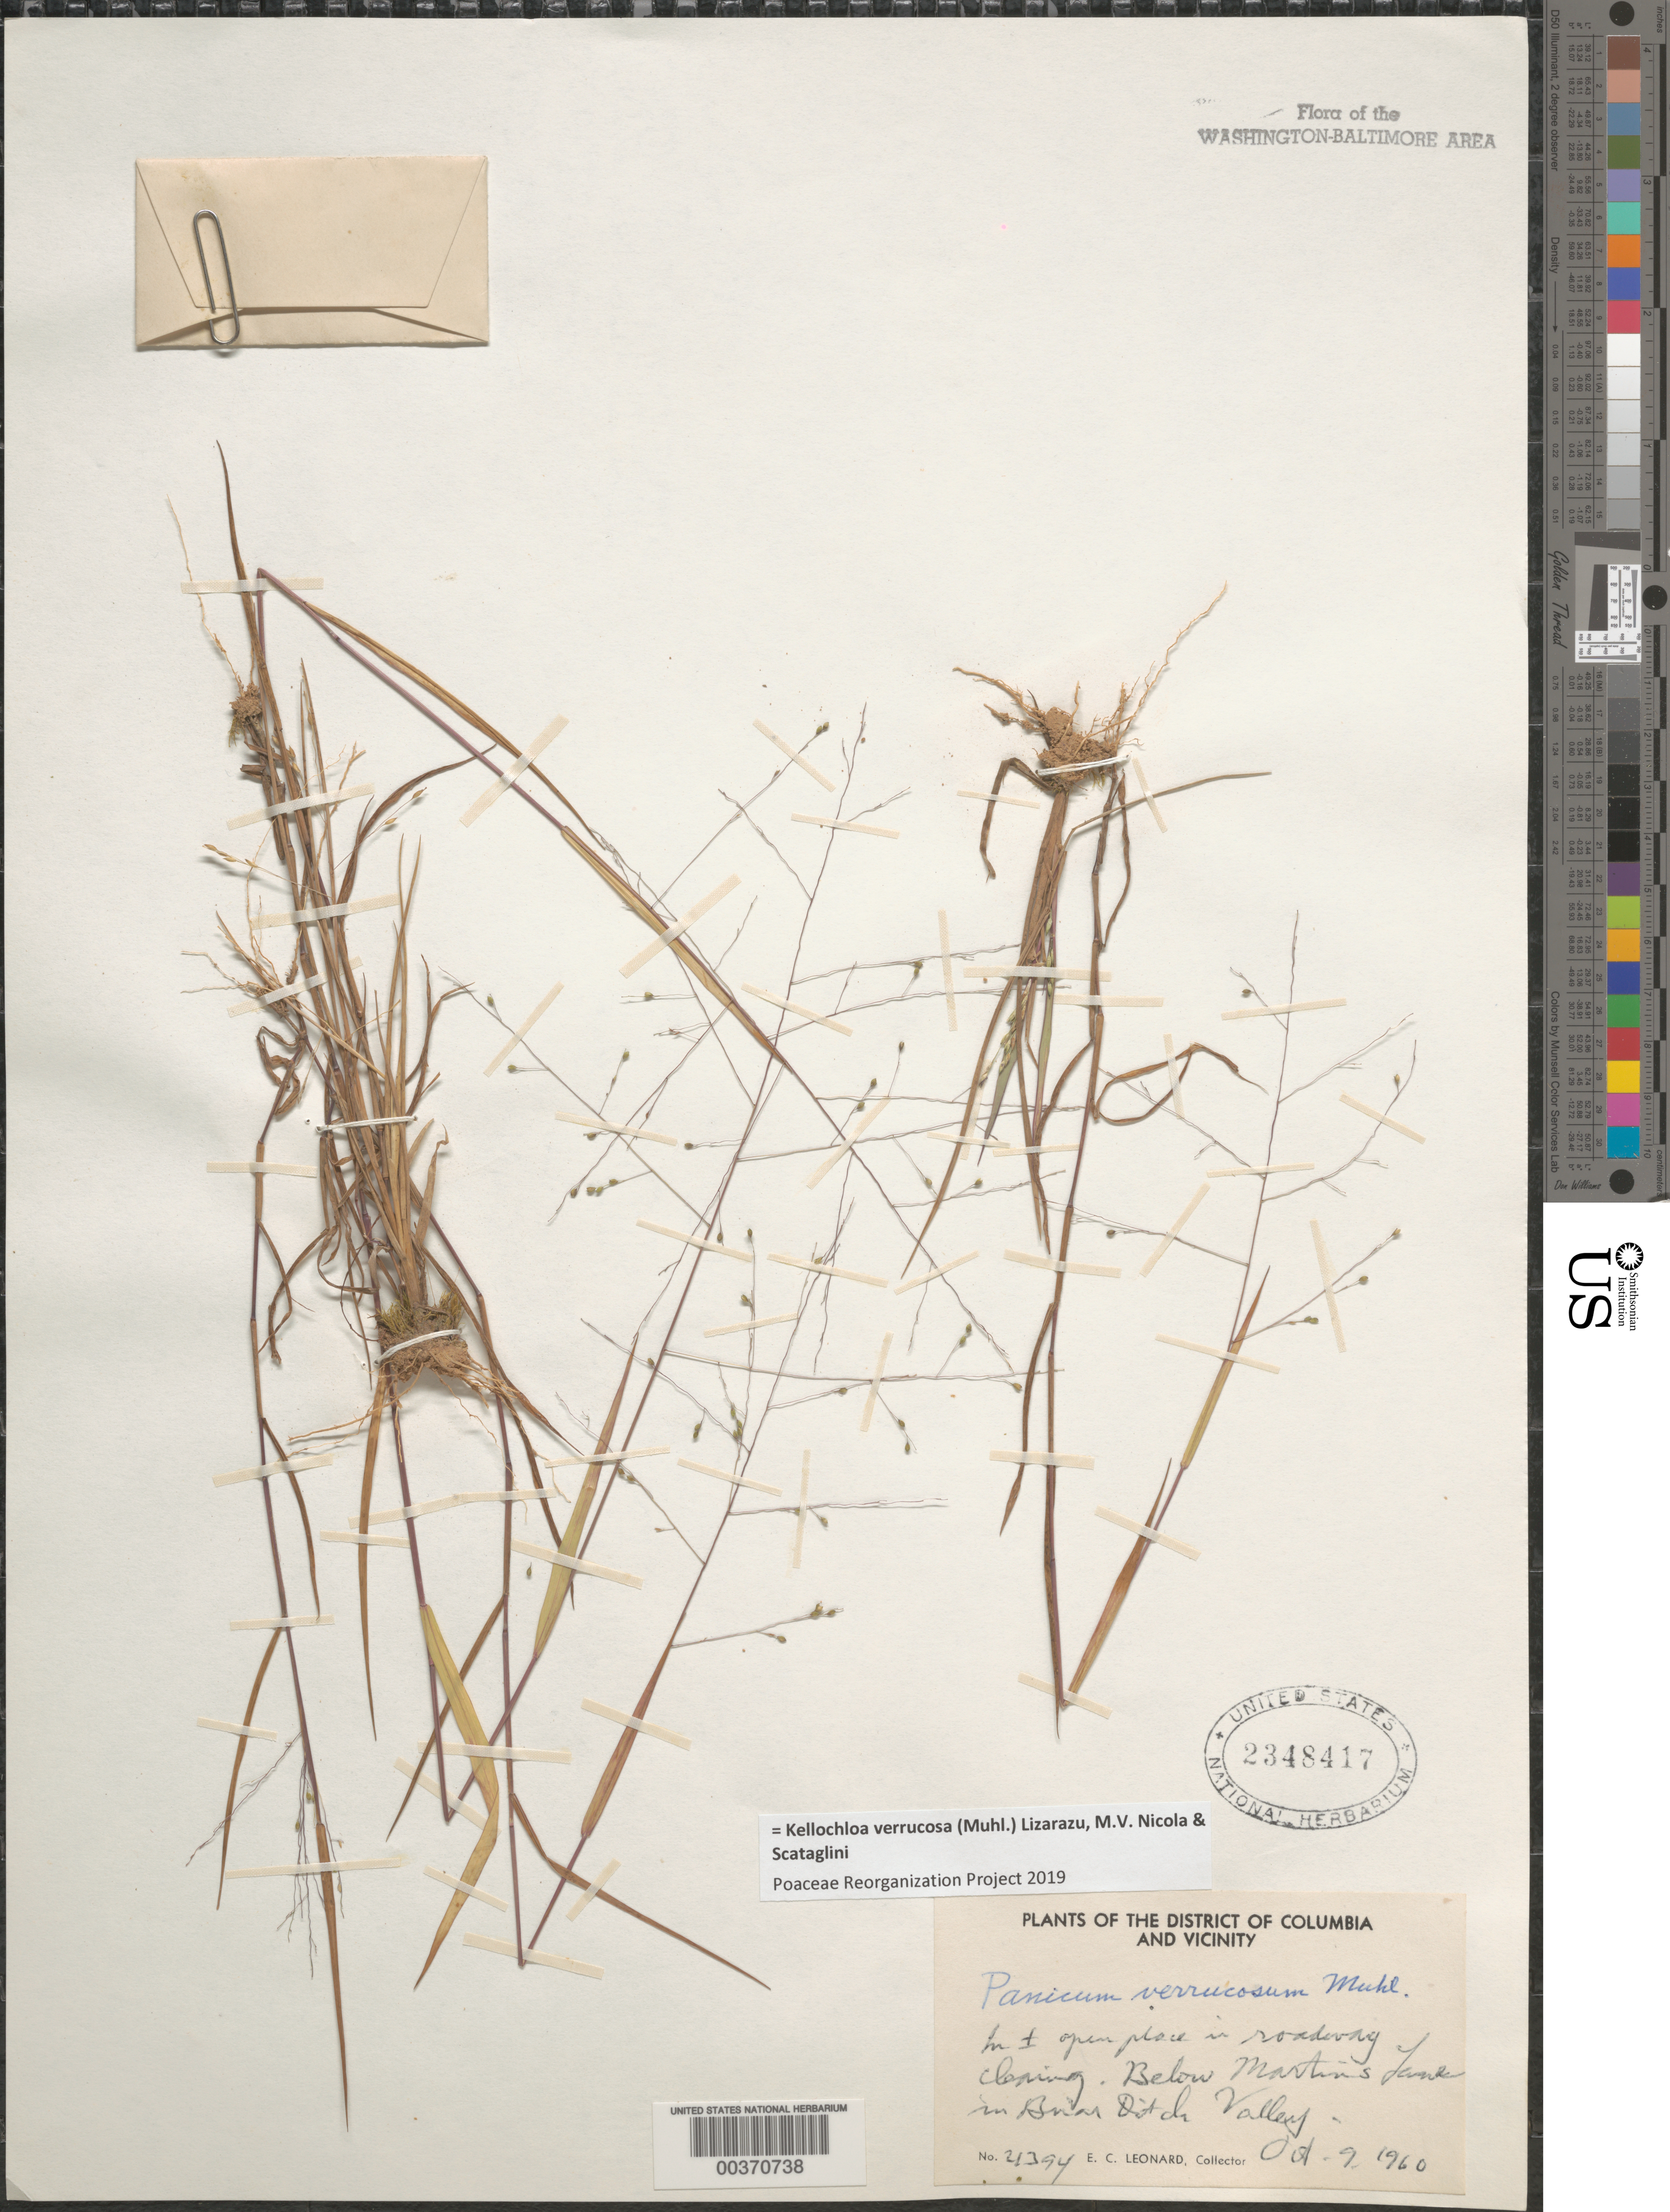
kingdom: Plantae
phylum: Tracheophyta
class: Liliopsida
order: Poales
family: Poaceae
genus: Panicum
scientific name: Panicum verrucosum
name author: Muhl.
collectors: E. C. Leonard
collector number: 21394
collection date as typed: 09 Oct 1960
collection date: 1960-10-09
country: United States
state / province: Maryland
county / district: Prince George's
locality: Below Martins Lane in Briar Ditch Valley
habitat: In open place in roadway clearing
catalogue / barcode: US 2348417